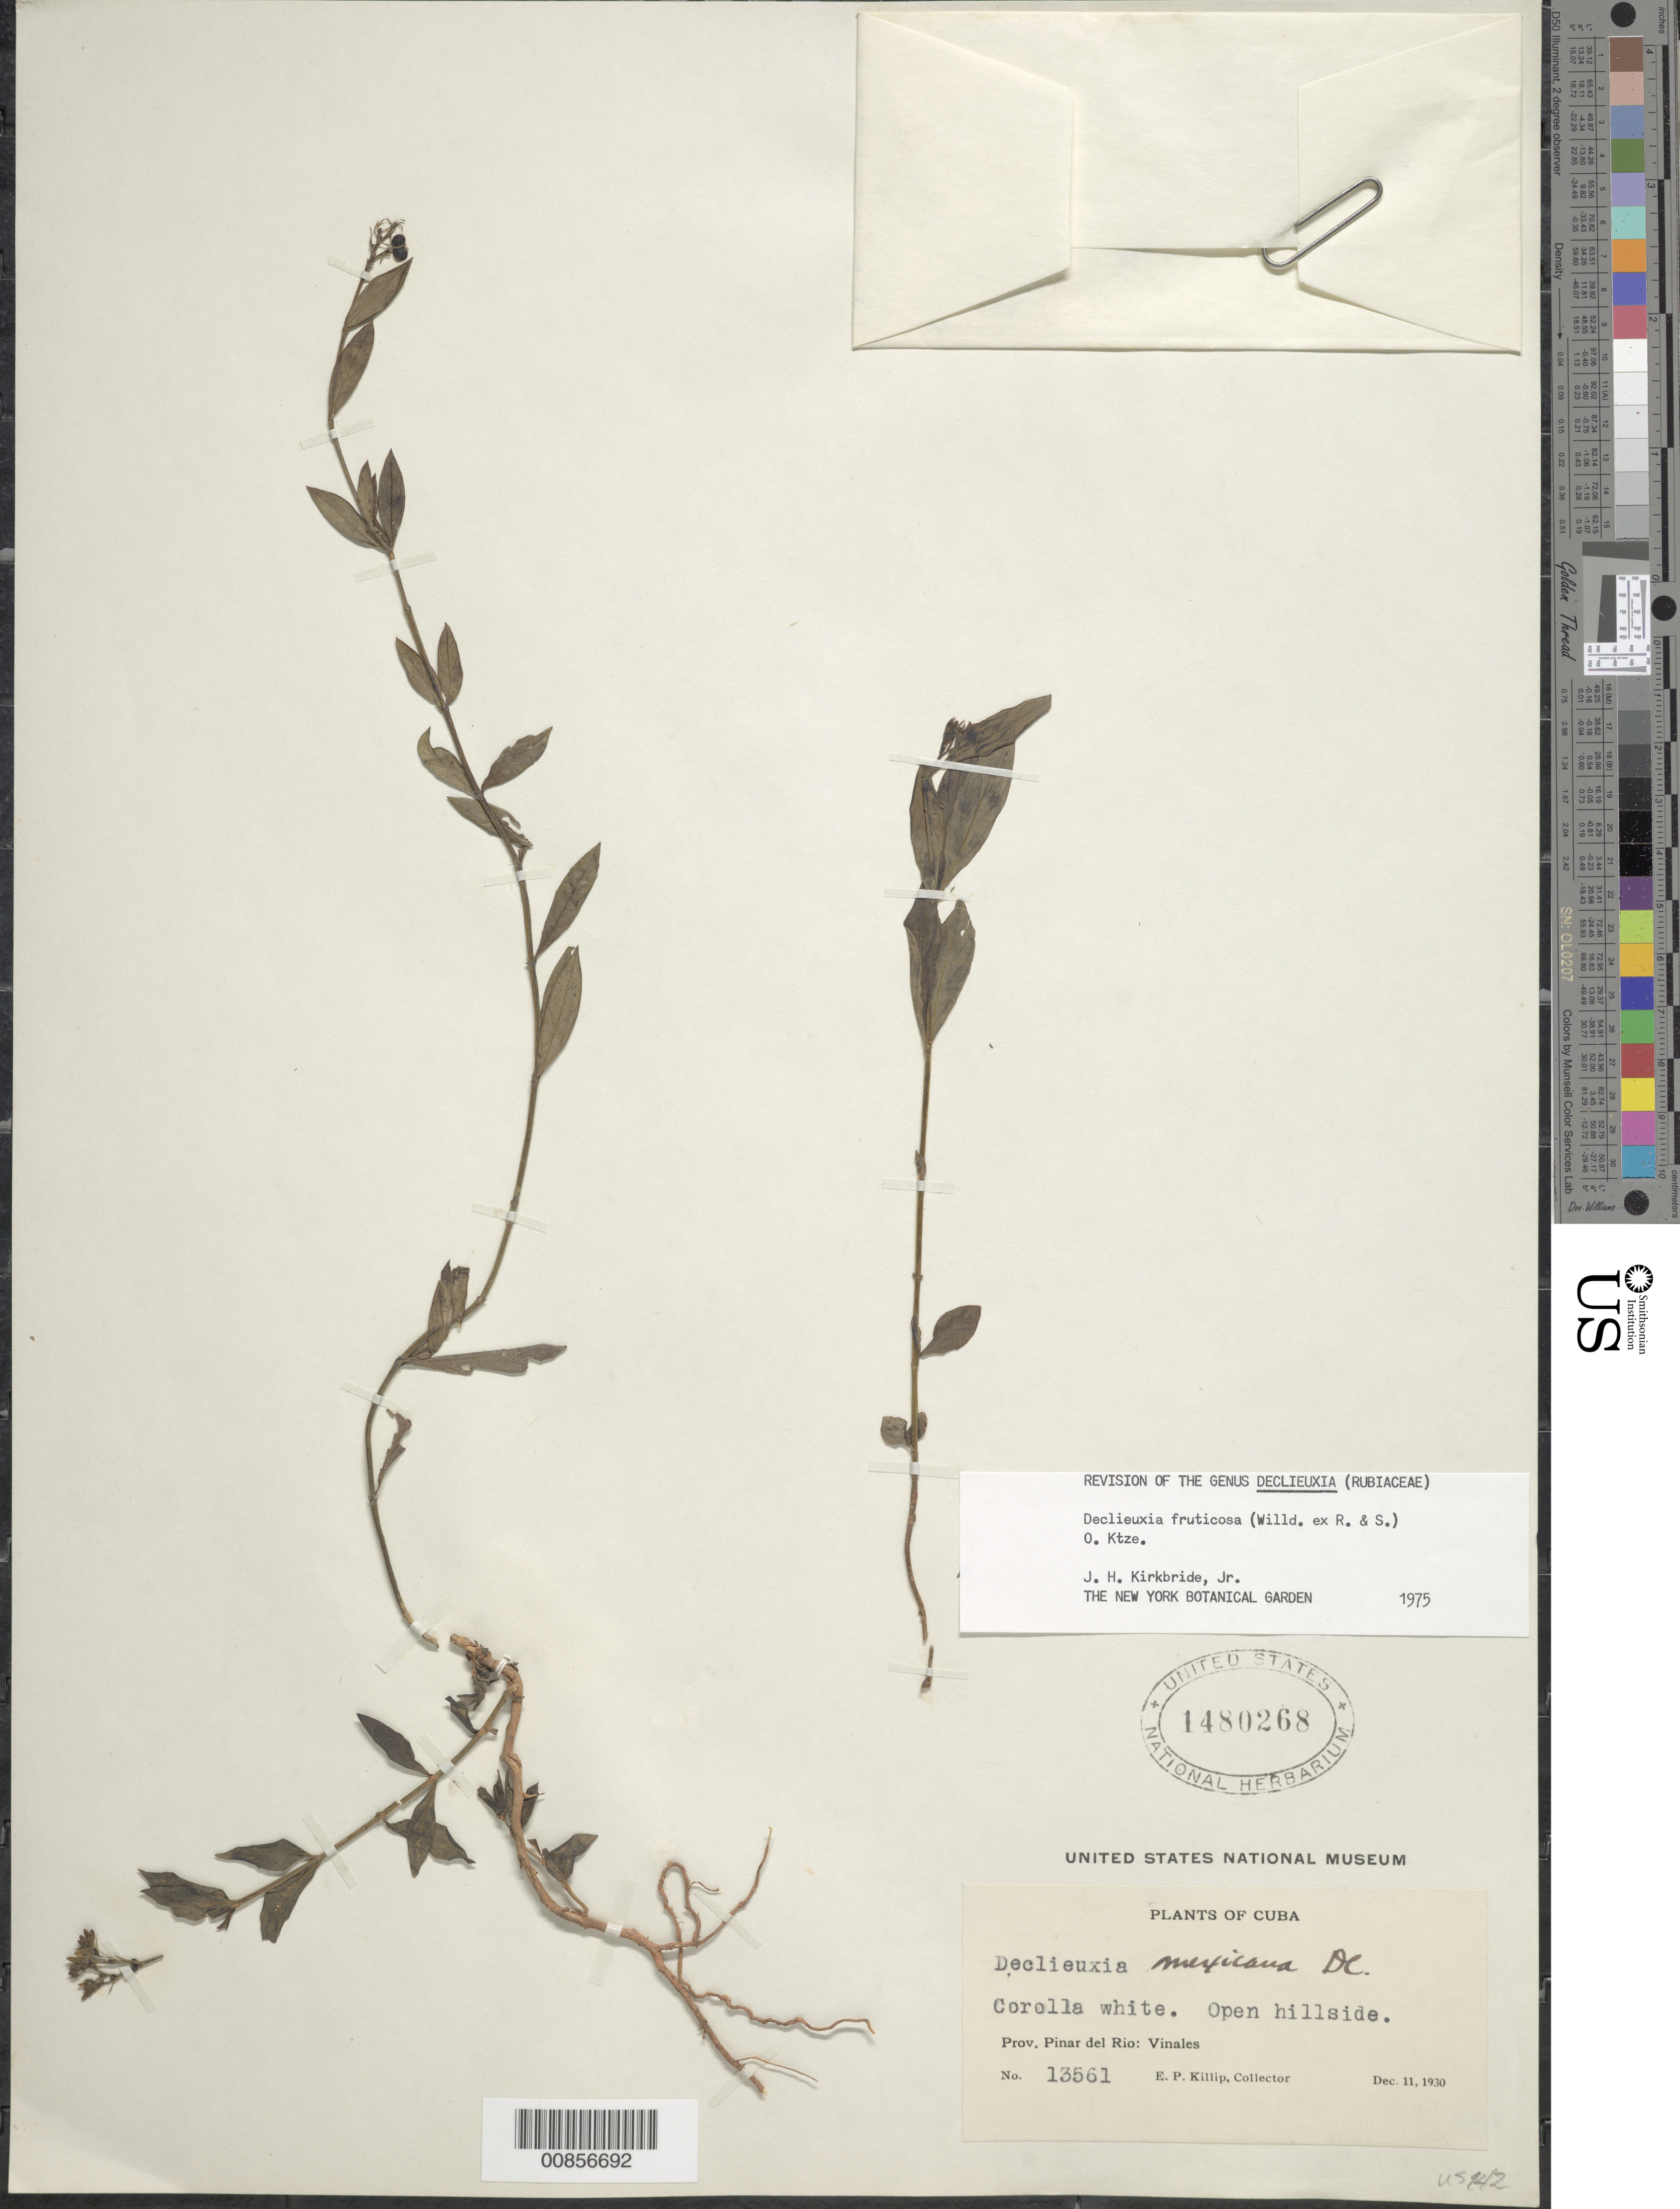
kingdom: Plantae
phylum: Tracheophyta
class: Magnoliopsida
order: Gentianales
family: Rubiaceae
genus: Declieuxia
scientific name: Declieuxia fruticosa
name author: (Willd. ex Roem. & Schult.) Kuntze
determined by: Kirkbride, J. H.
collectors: E. P. Killip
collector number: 13561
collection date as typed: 11 Dec 1930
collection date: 1930-12-11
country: Cuba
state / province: Pinar del Río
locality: Vinales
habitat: Open hillside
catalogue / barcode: US 1480268